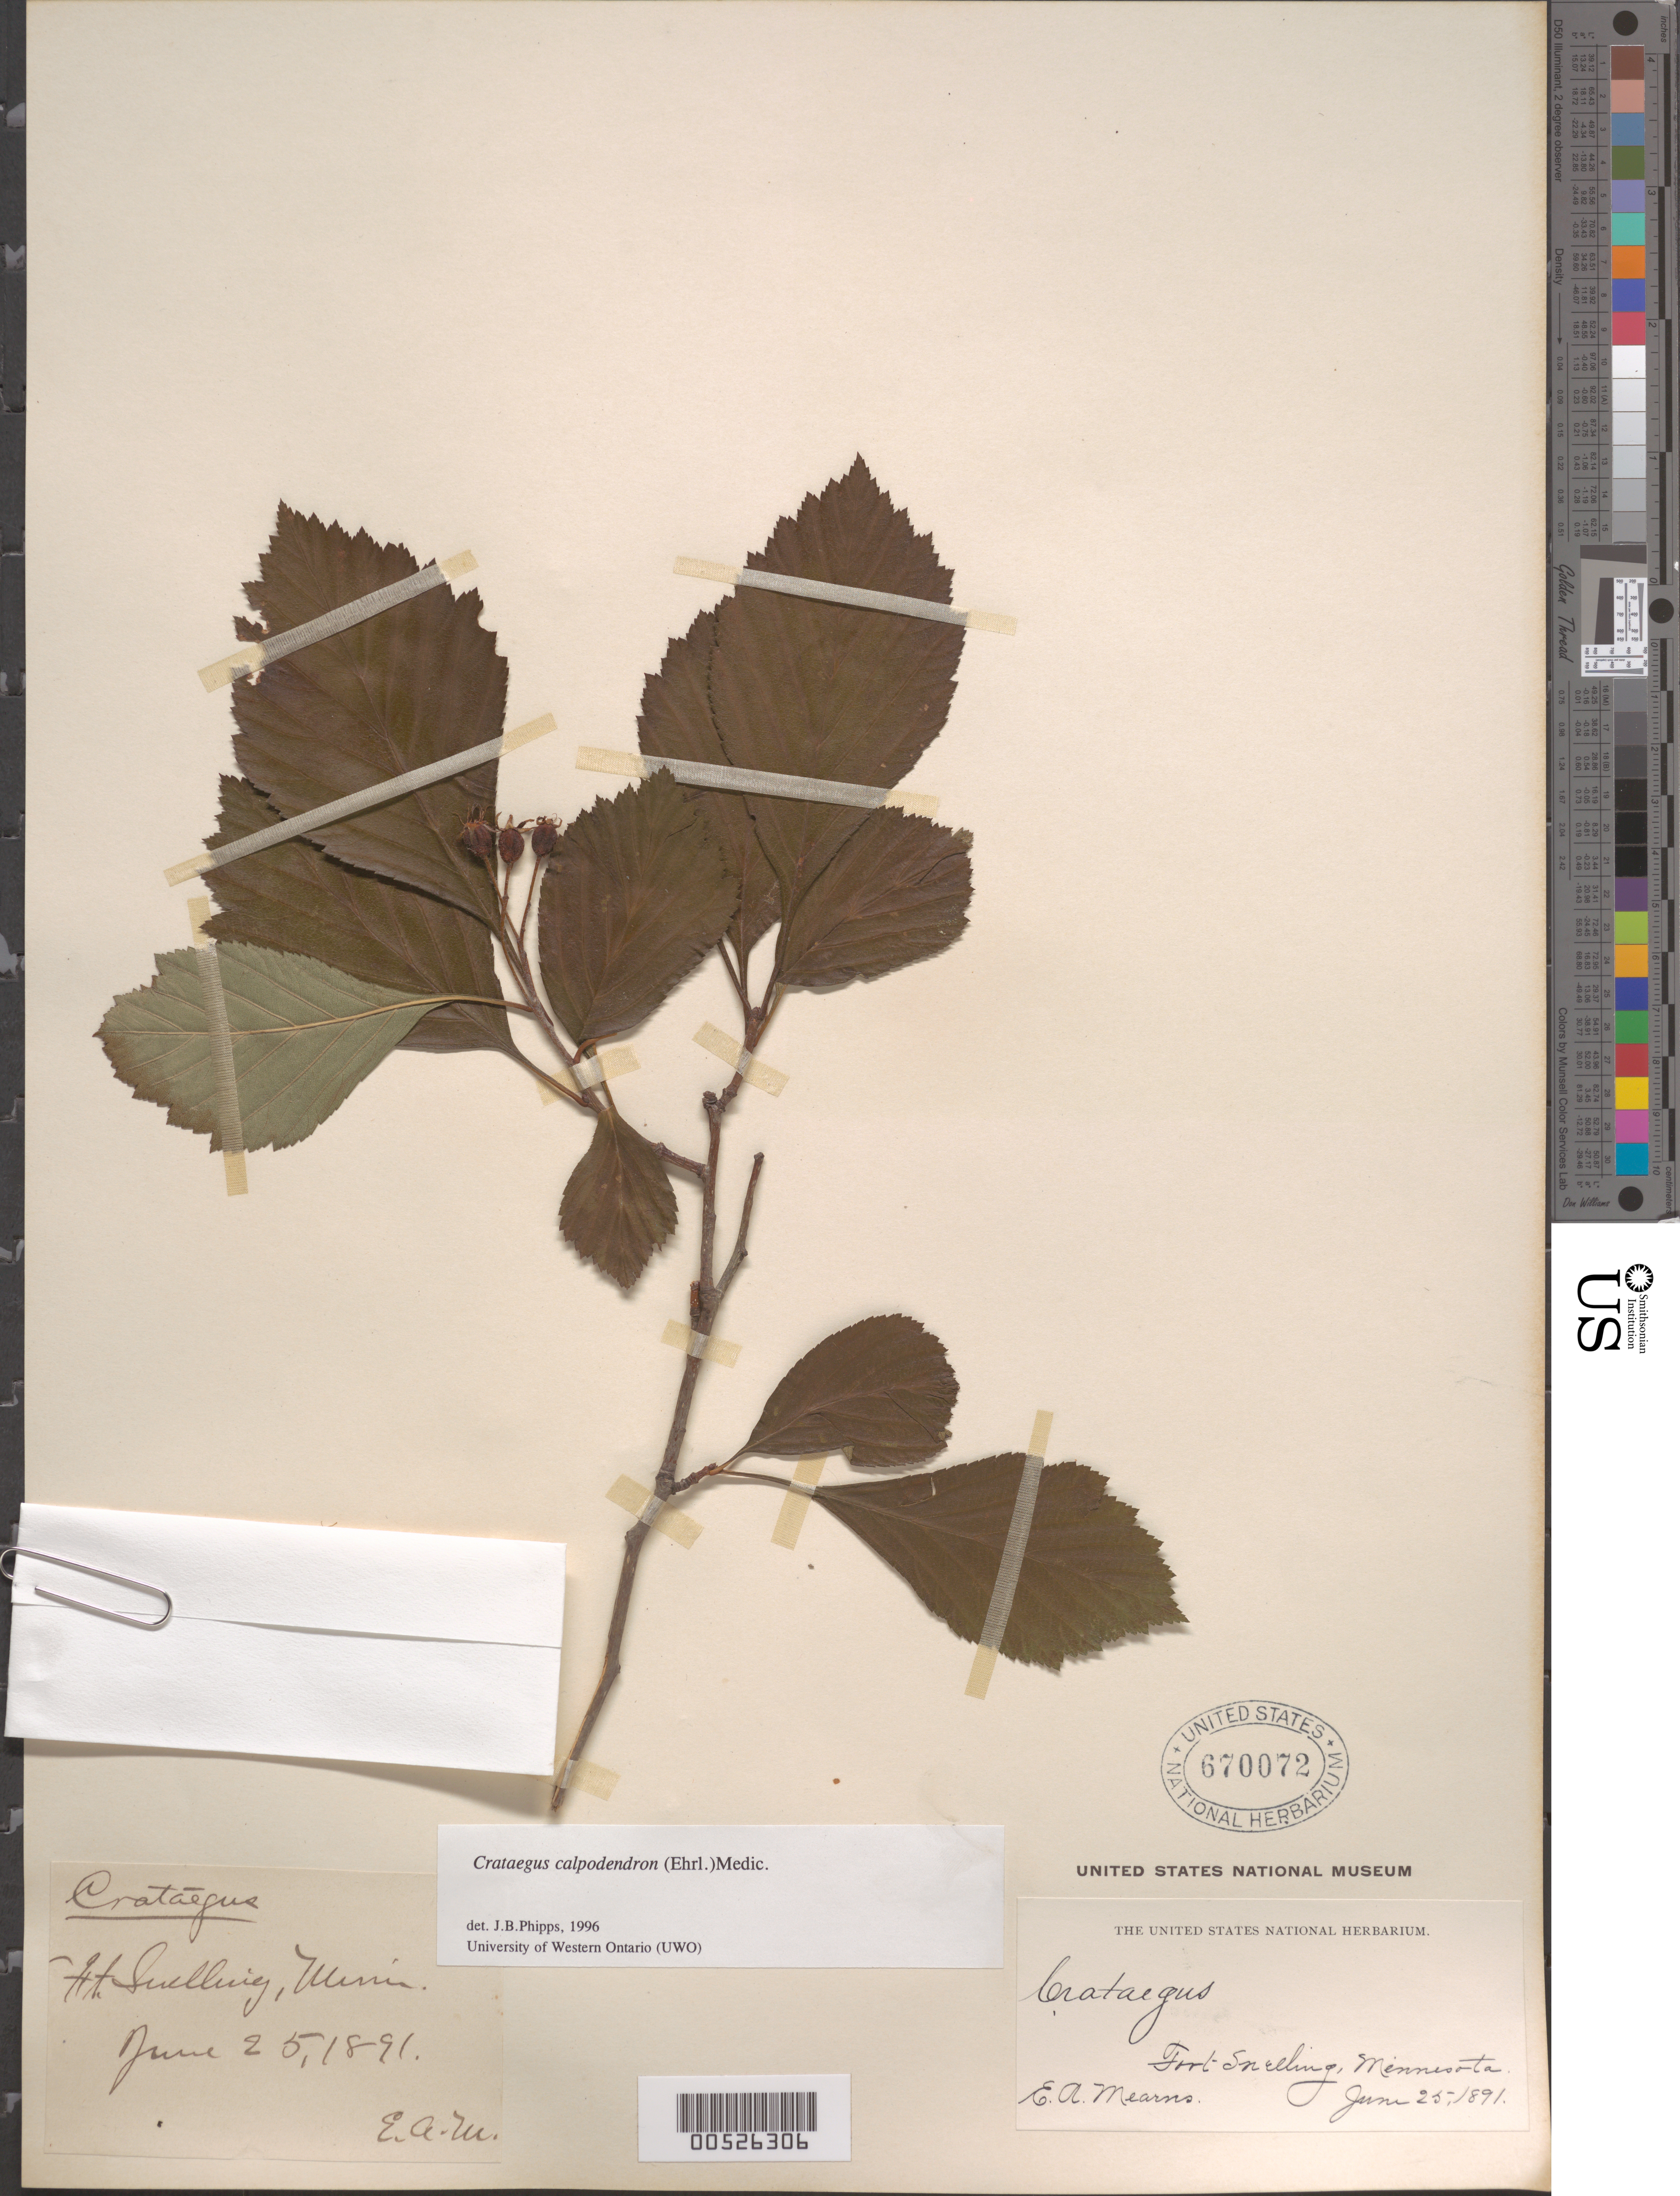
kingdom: Plantae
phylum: Tracheophyta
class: Magnoliopsida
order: Rosales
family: Rosaceae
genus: Crataegus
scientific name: Crataegus calpodendron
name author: (Ehrh.) Medik.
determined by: Phipps, James B., (UWO), University of Western Ontario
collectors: E. A. Mearns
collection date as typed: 25 Jun 1891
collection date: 1891-06-25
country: United States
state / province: Minnesota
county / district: Hennepin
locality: Fort Snelling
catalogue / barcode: US 670072